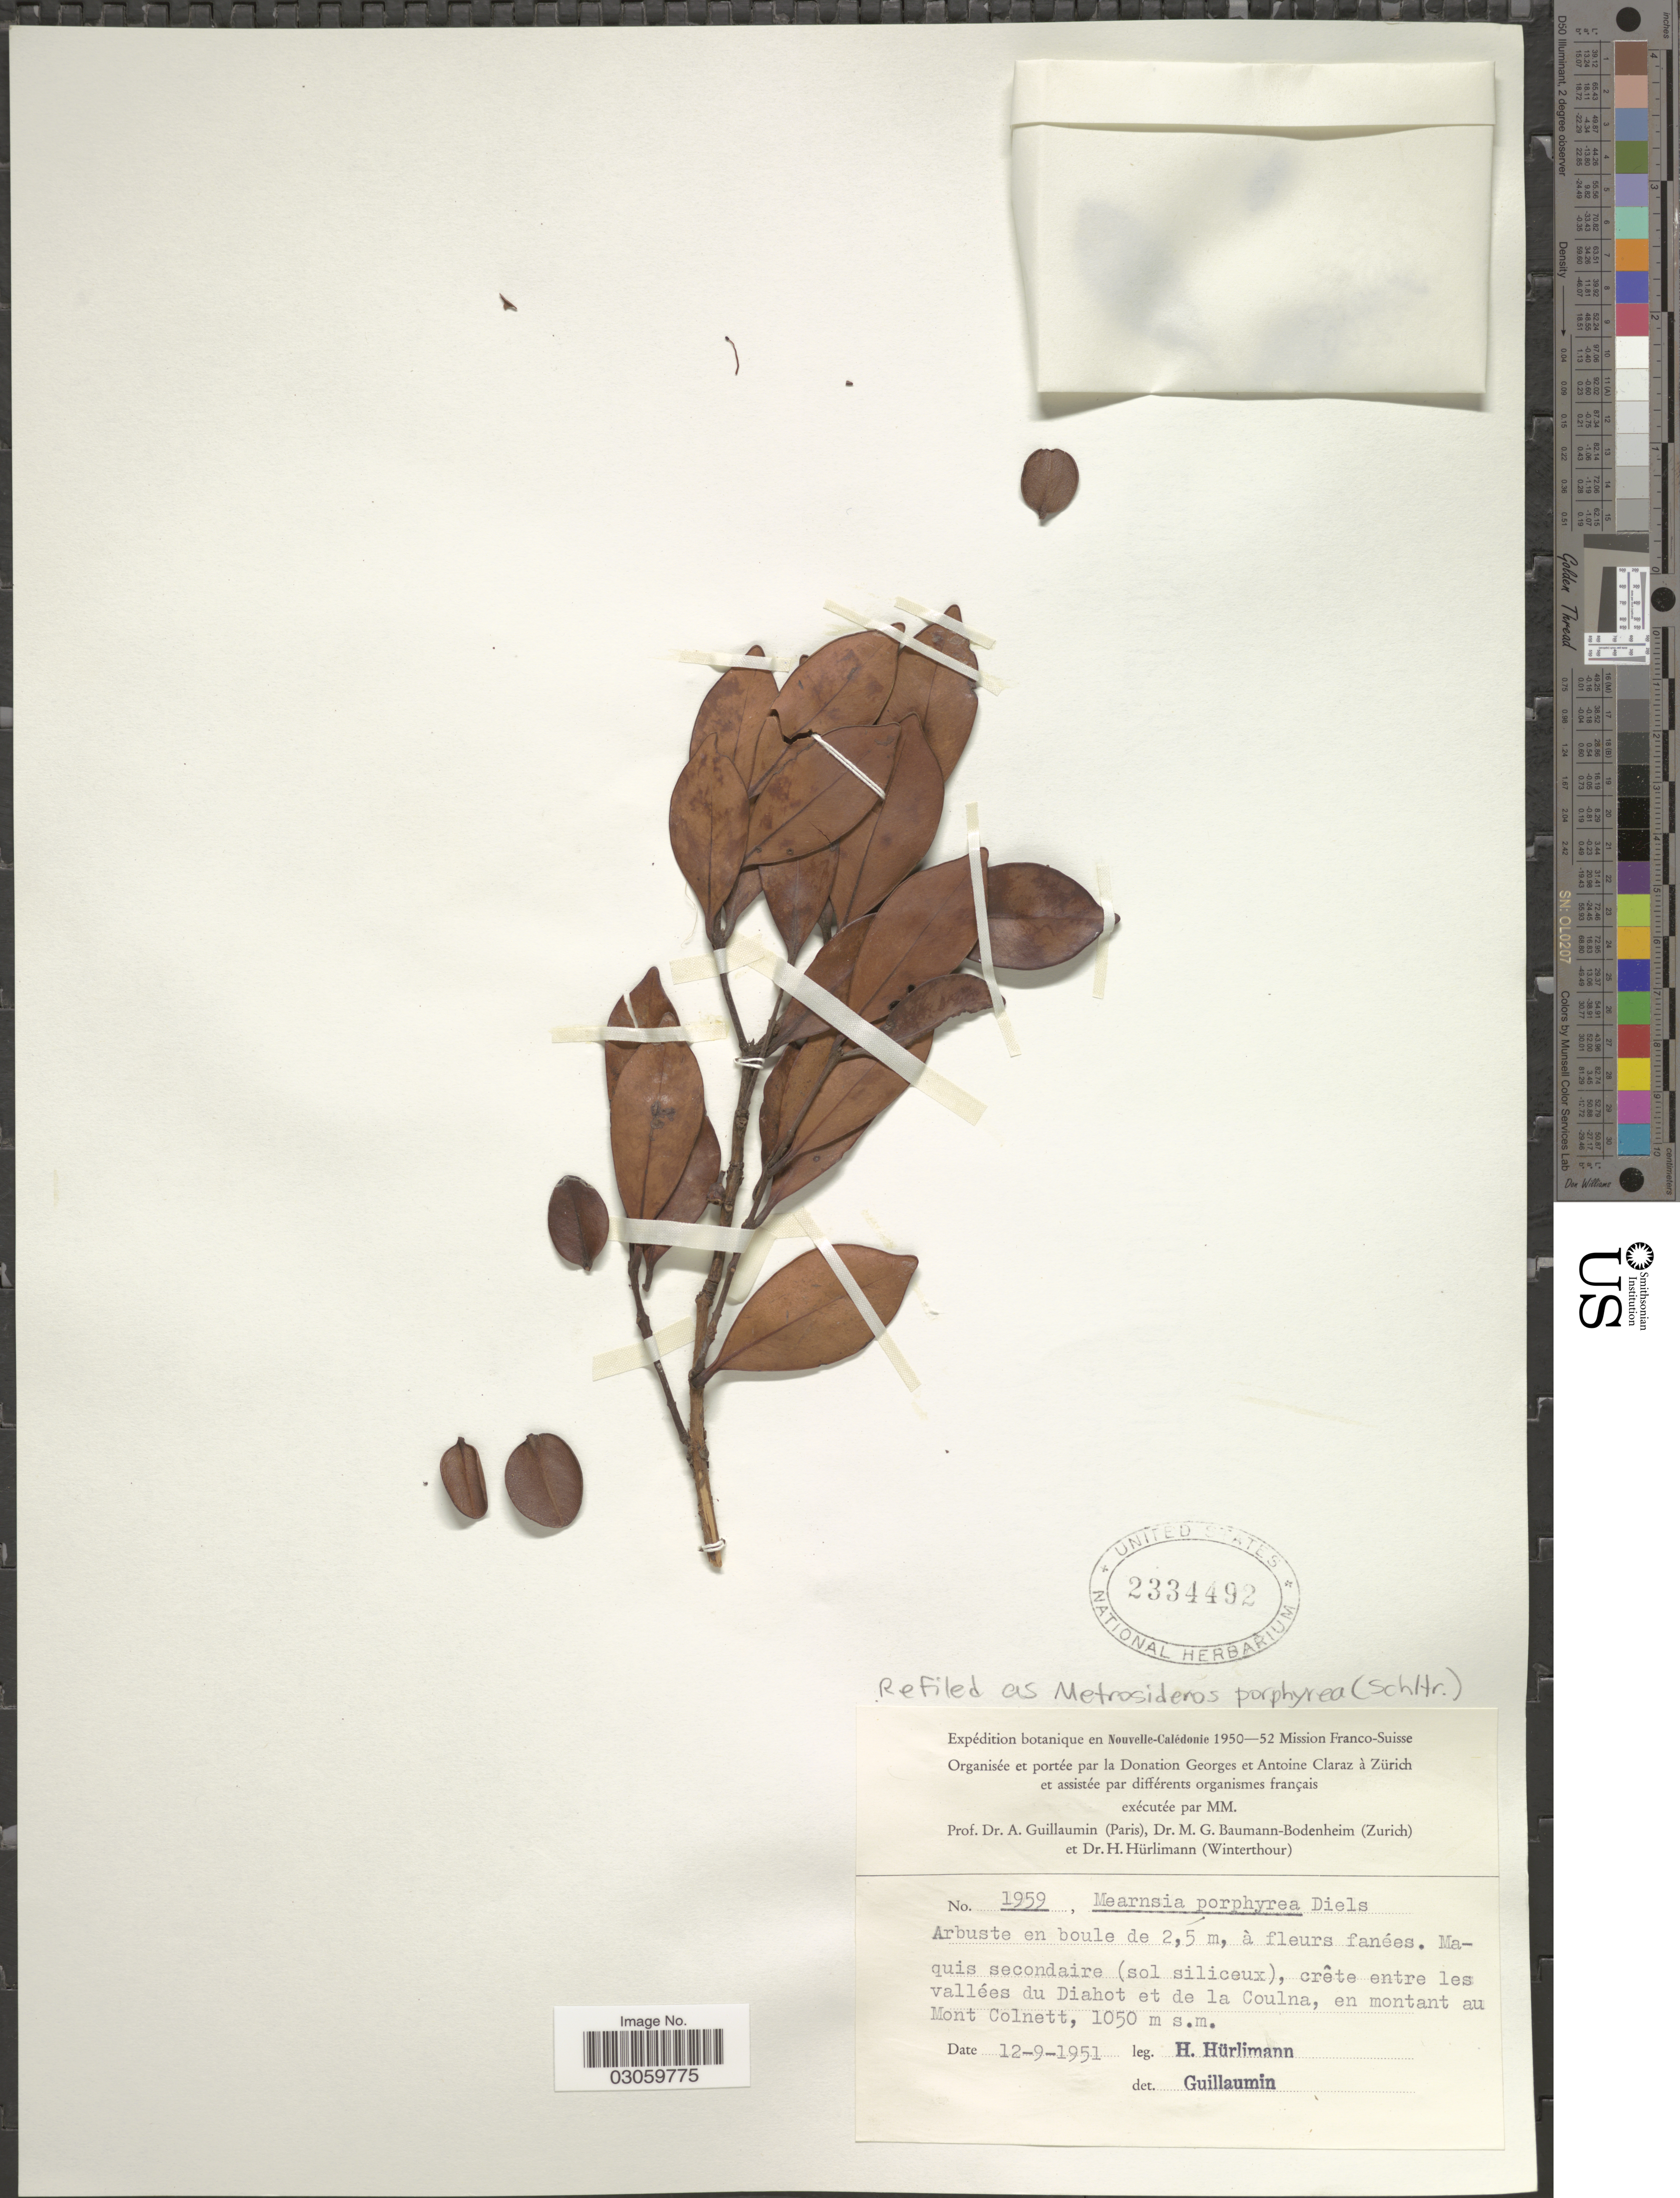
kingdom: Plantae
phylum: Tracheophyta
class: Magnoliopsida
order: Myrtales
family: Myrtaceae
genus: Metrosideros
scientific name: Metrosideros porphyrea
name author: Schltr.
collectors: H. Hürlimann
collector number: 1959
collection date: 1951-09-12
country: New Caledonia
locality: Crête entre les vallées du Diahot et de la Coulna, en montant au Mont Colnett.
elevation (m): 1050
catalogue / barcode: US 2334492